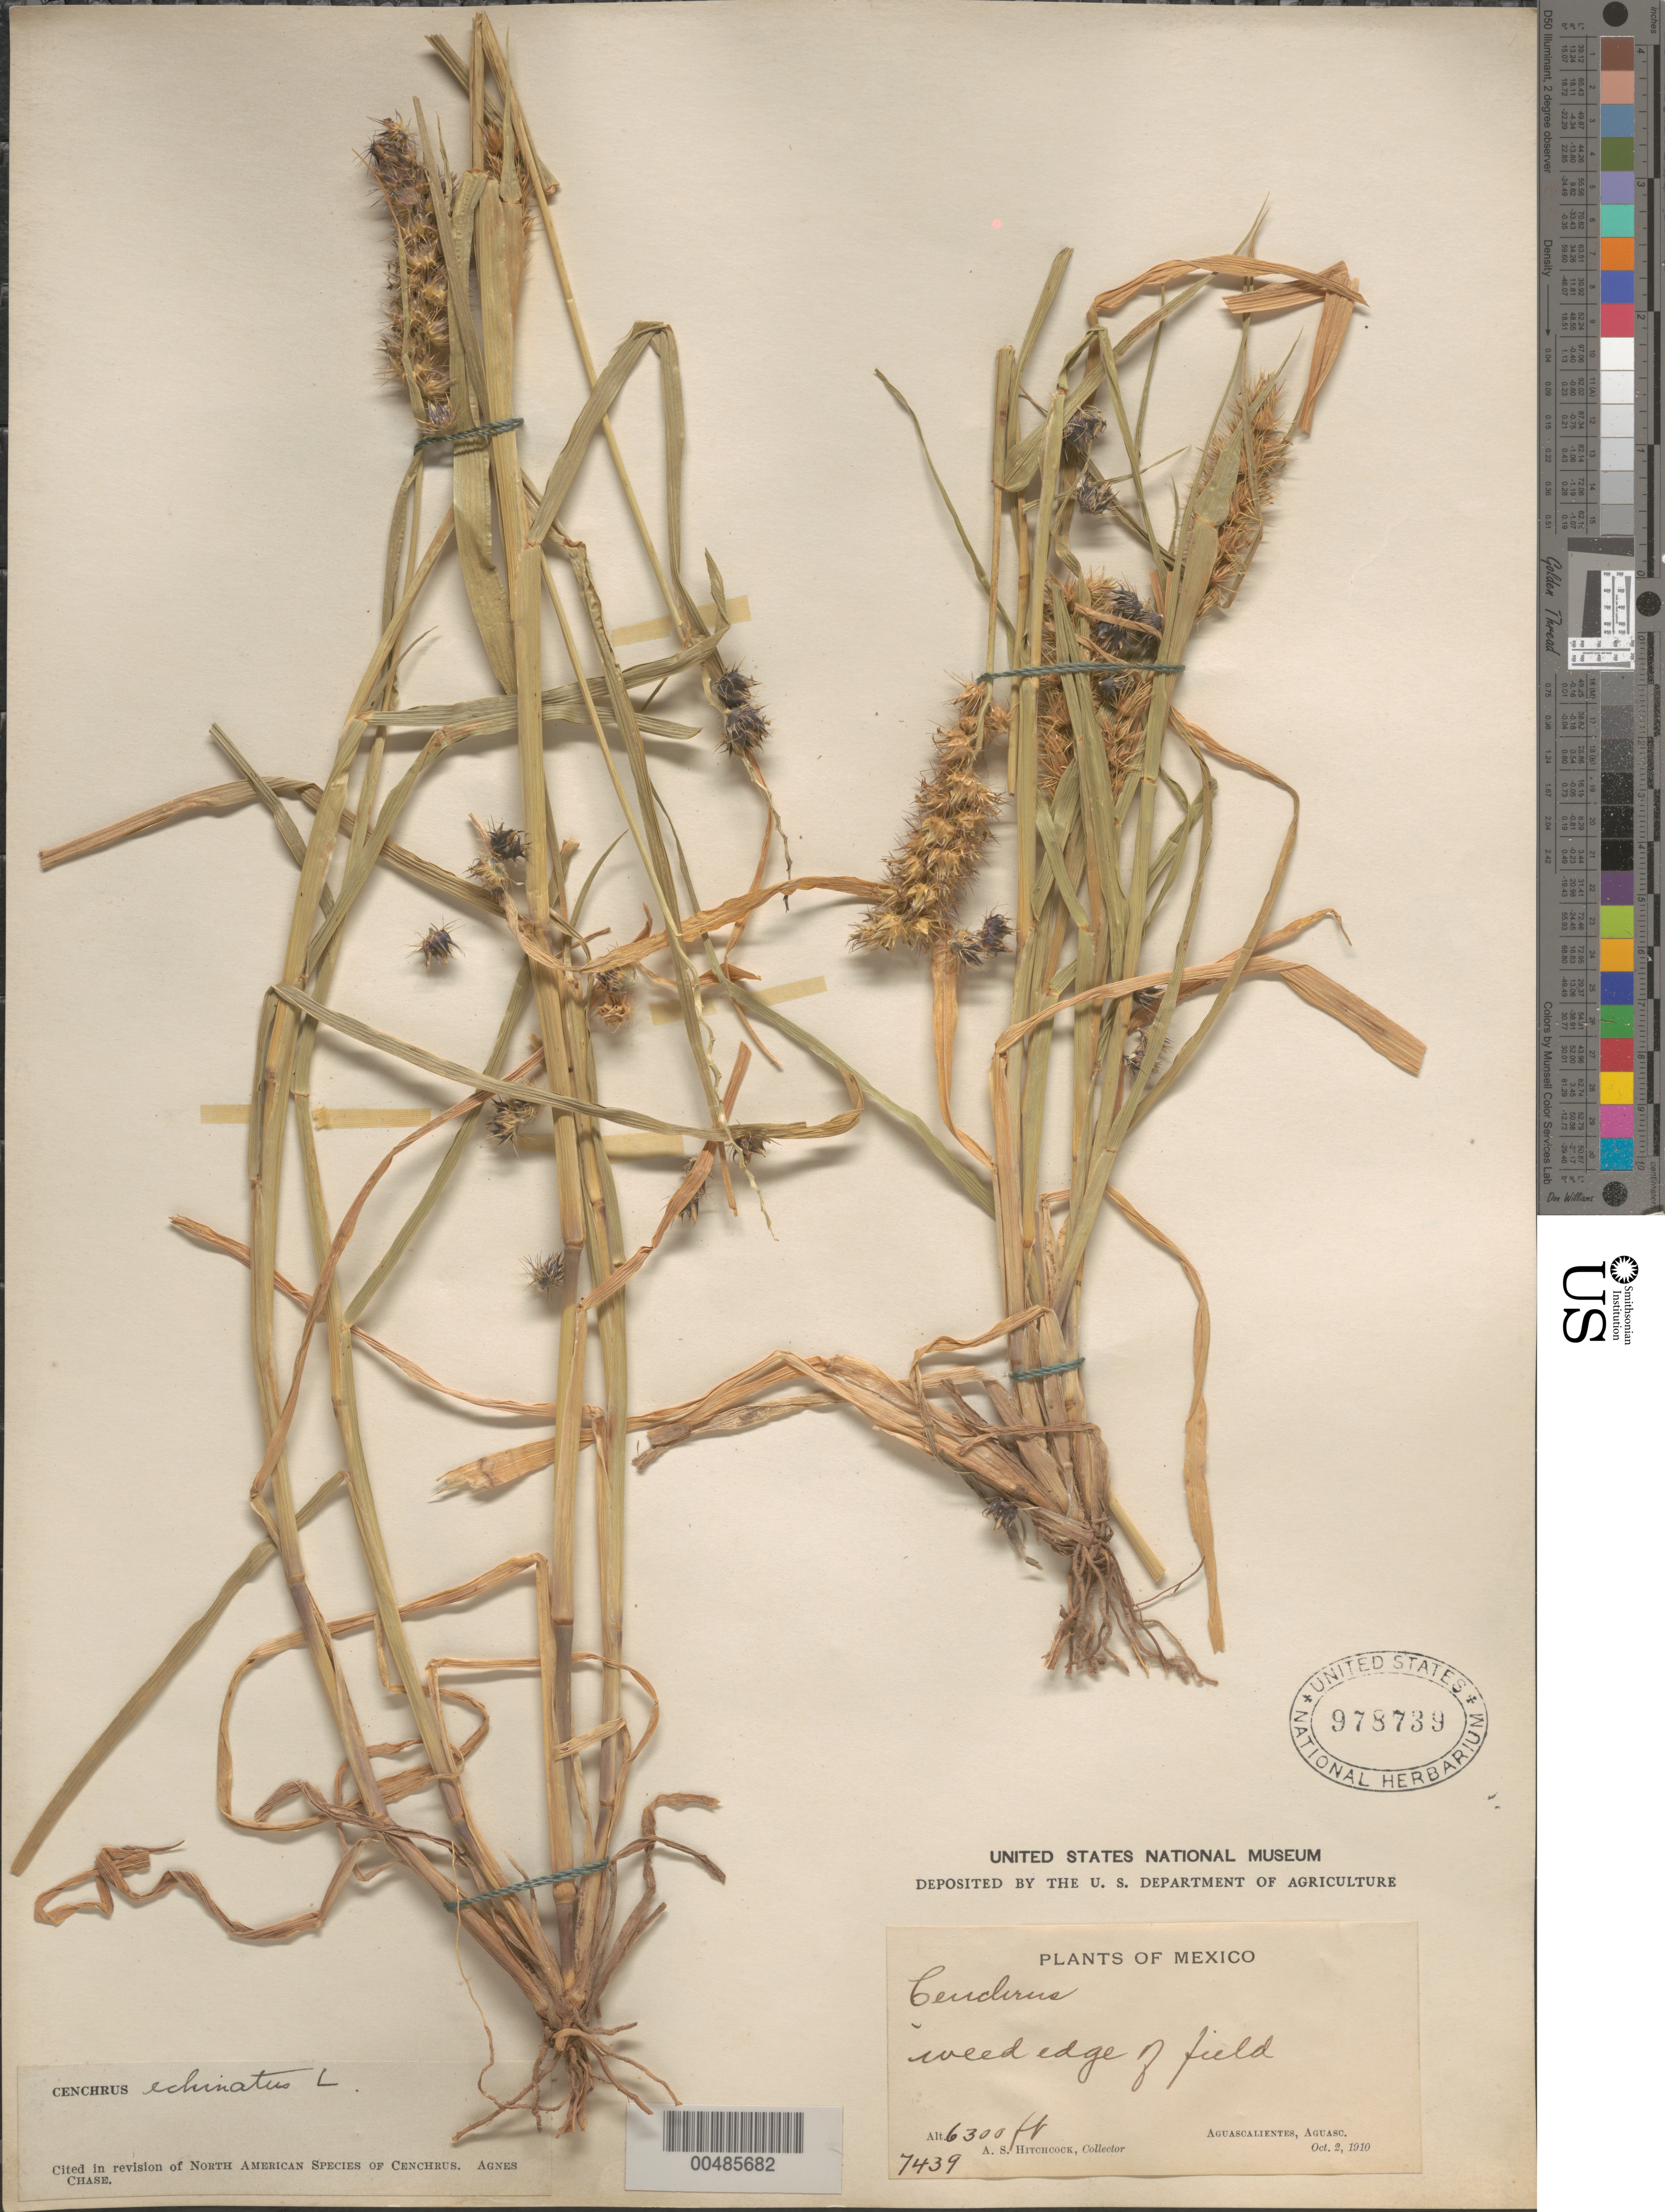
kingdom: Plantae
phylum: Tracheophyta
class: Liliopsida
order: Poales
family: Poaceae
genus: Cenchrus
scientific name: Cenchrus echinatus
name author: L.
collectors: A. S. Hitchcock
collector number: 7439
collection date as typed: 2 Oct 1910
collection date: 1910-10-02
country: Mexico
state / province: Aguascalientes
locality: Aguascalientes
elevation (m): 1920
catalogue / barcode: US 978739